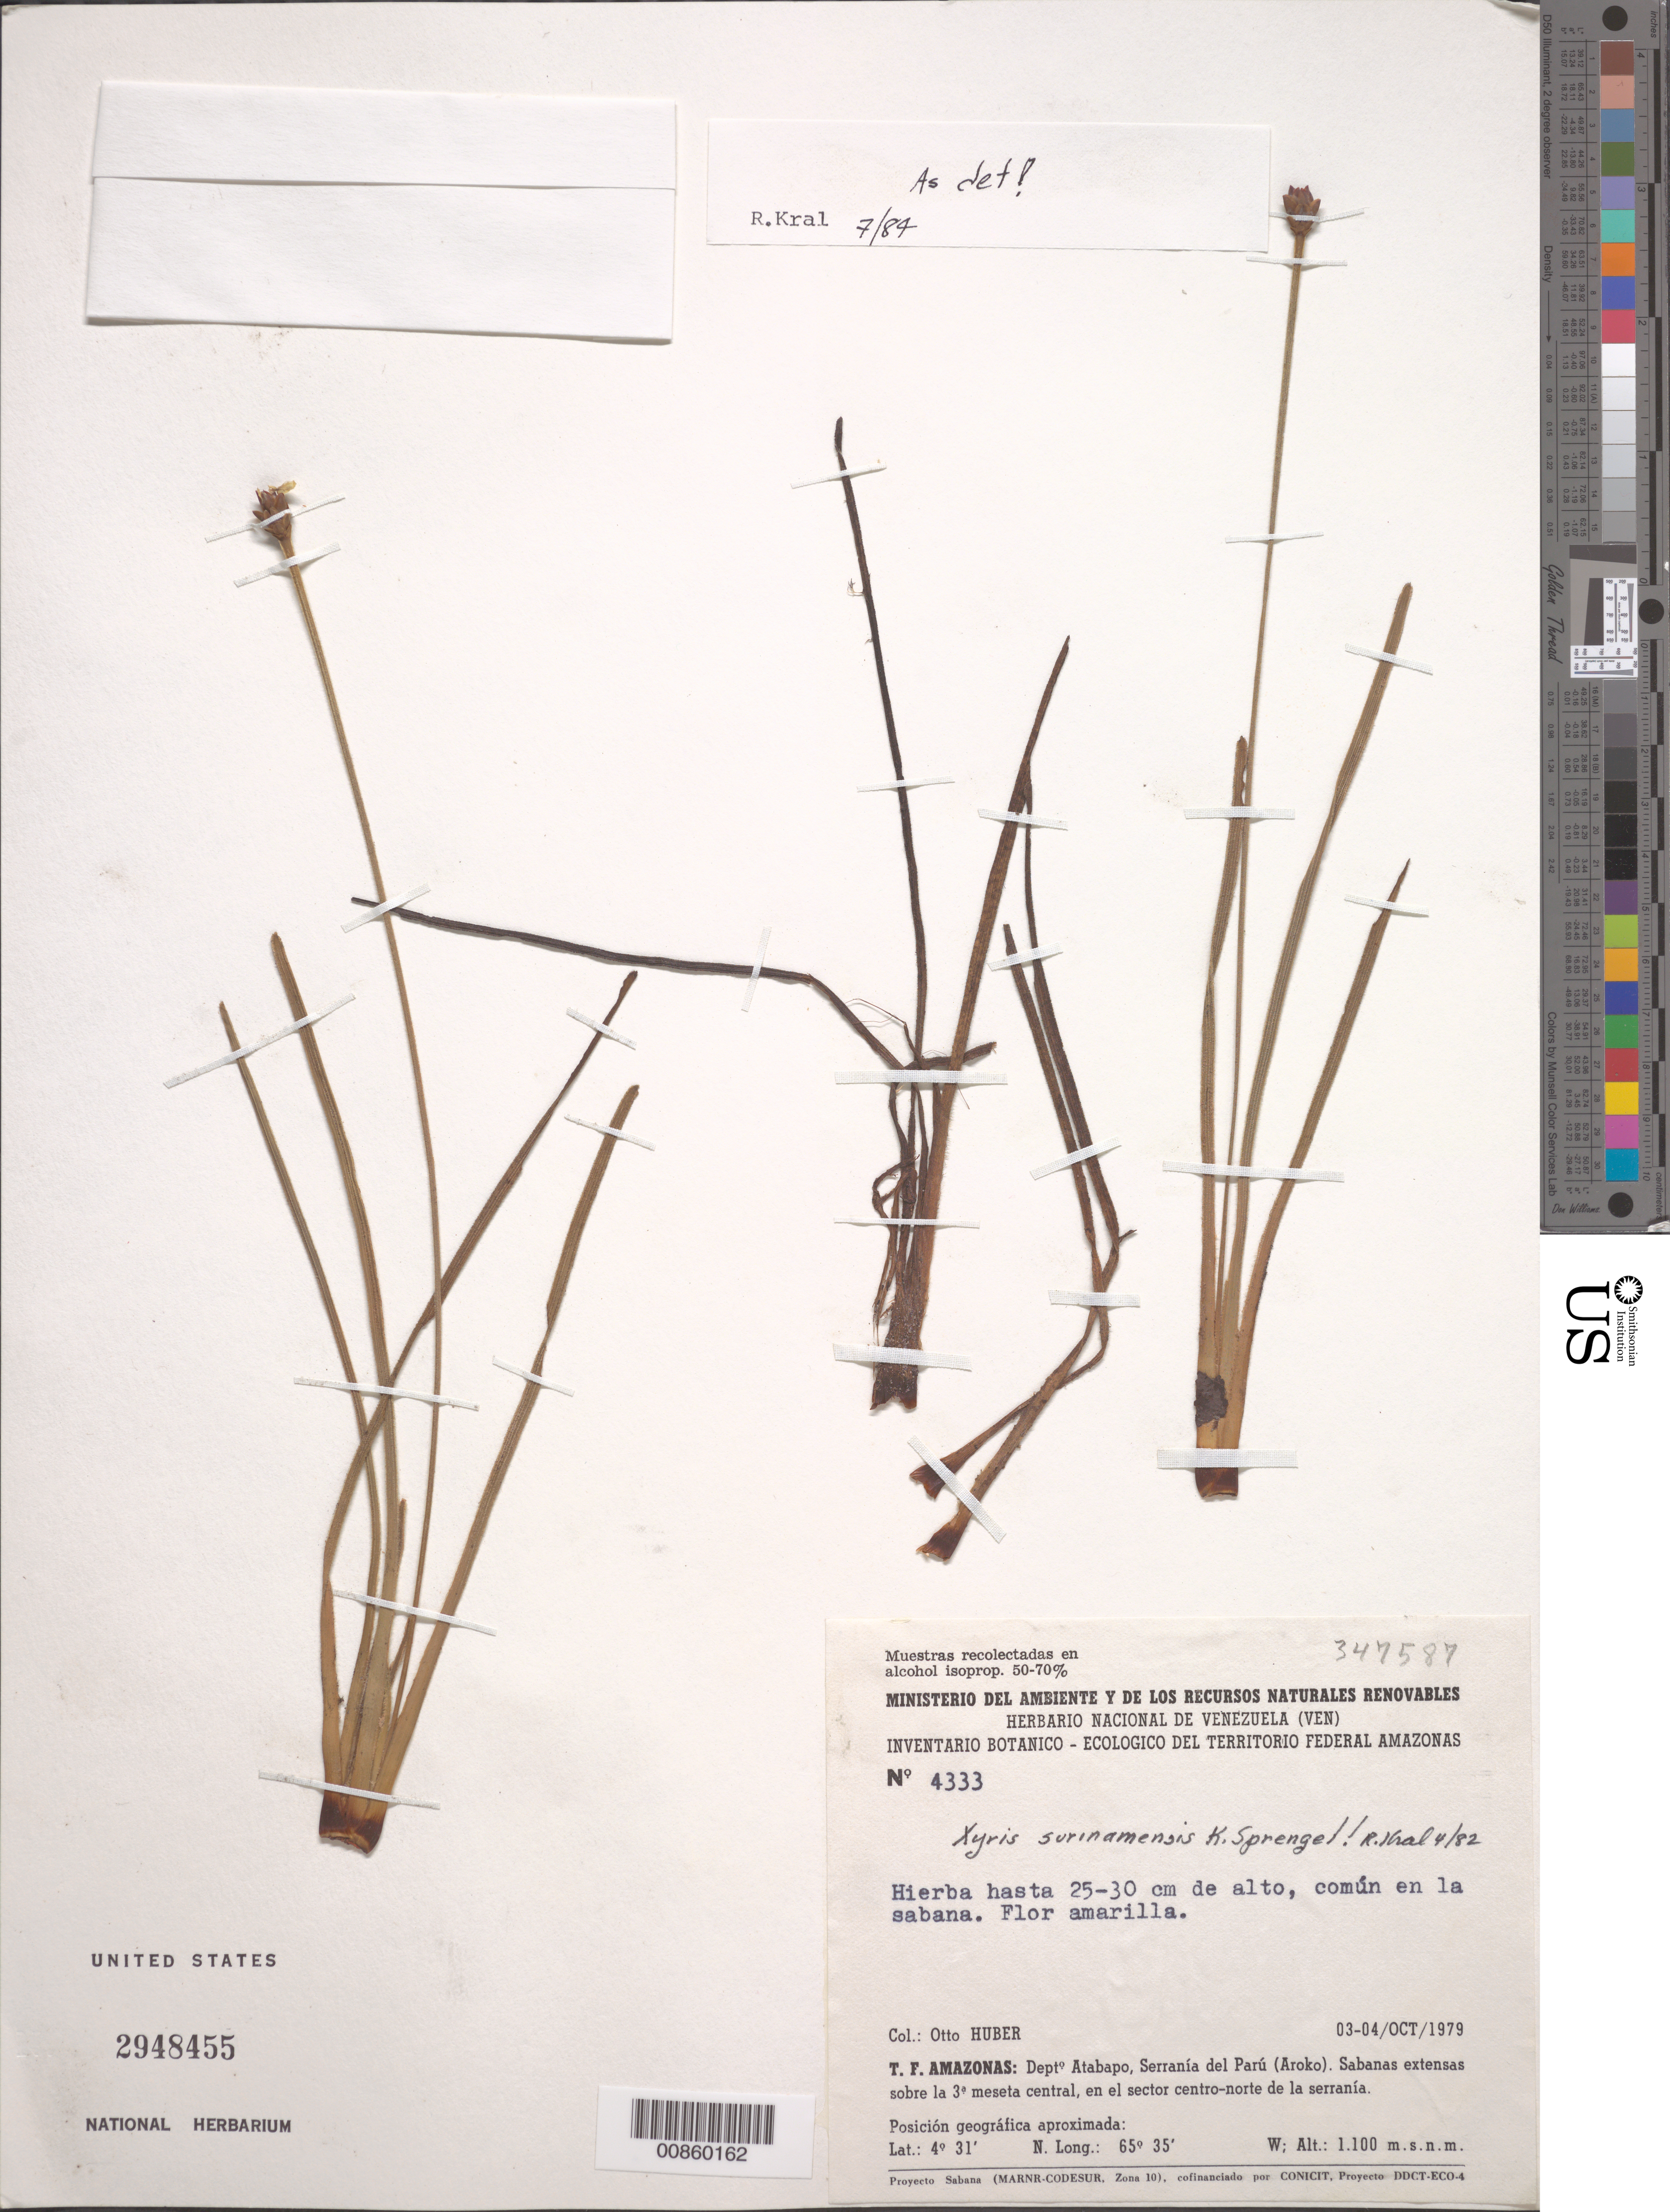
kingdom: Plantae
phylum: Tracheophyta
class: Liliopsida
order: Poales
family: Xyridaceae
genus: Xyris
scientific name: Xyris surinamensis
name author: A. Spreng.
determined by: Kral, Robert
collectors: O. Huber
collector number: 4333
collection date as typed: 3-Oct-79 to 4-Oct-79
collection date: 1979-10-03/1979-10-04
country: Venezuela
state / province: Amazonas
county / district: Atabapo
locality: Serranía del Parú (Aroko), sector centro-norte de la serranía.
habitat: Sabanas extensas sobre la 3a mesta central.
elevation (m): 1100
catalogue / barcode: US 2948455